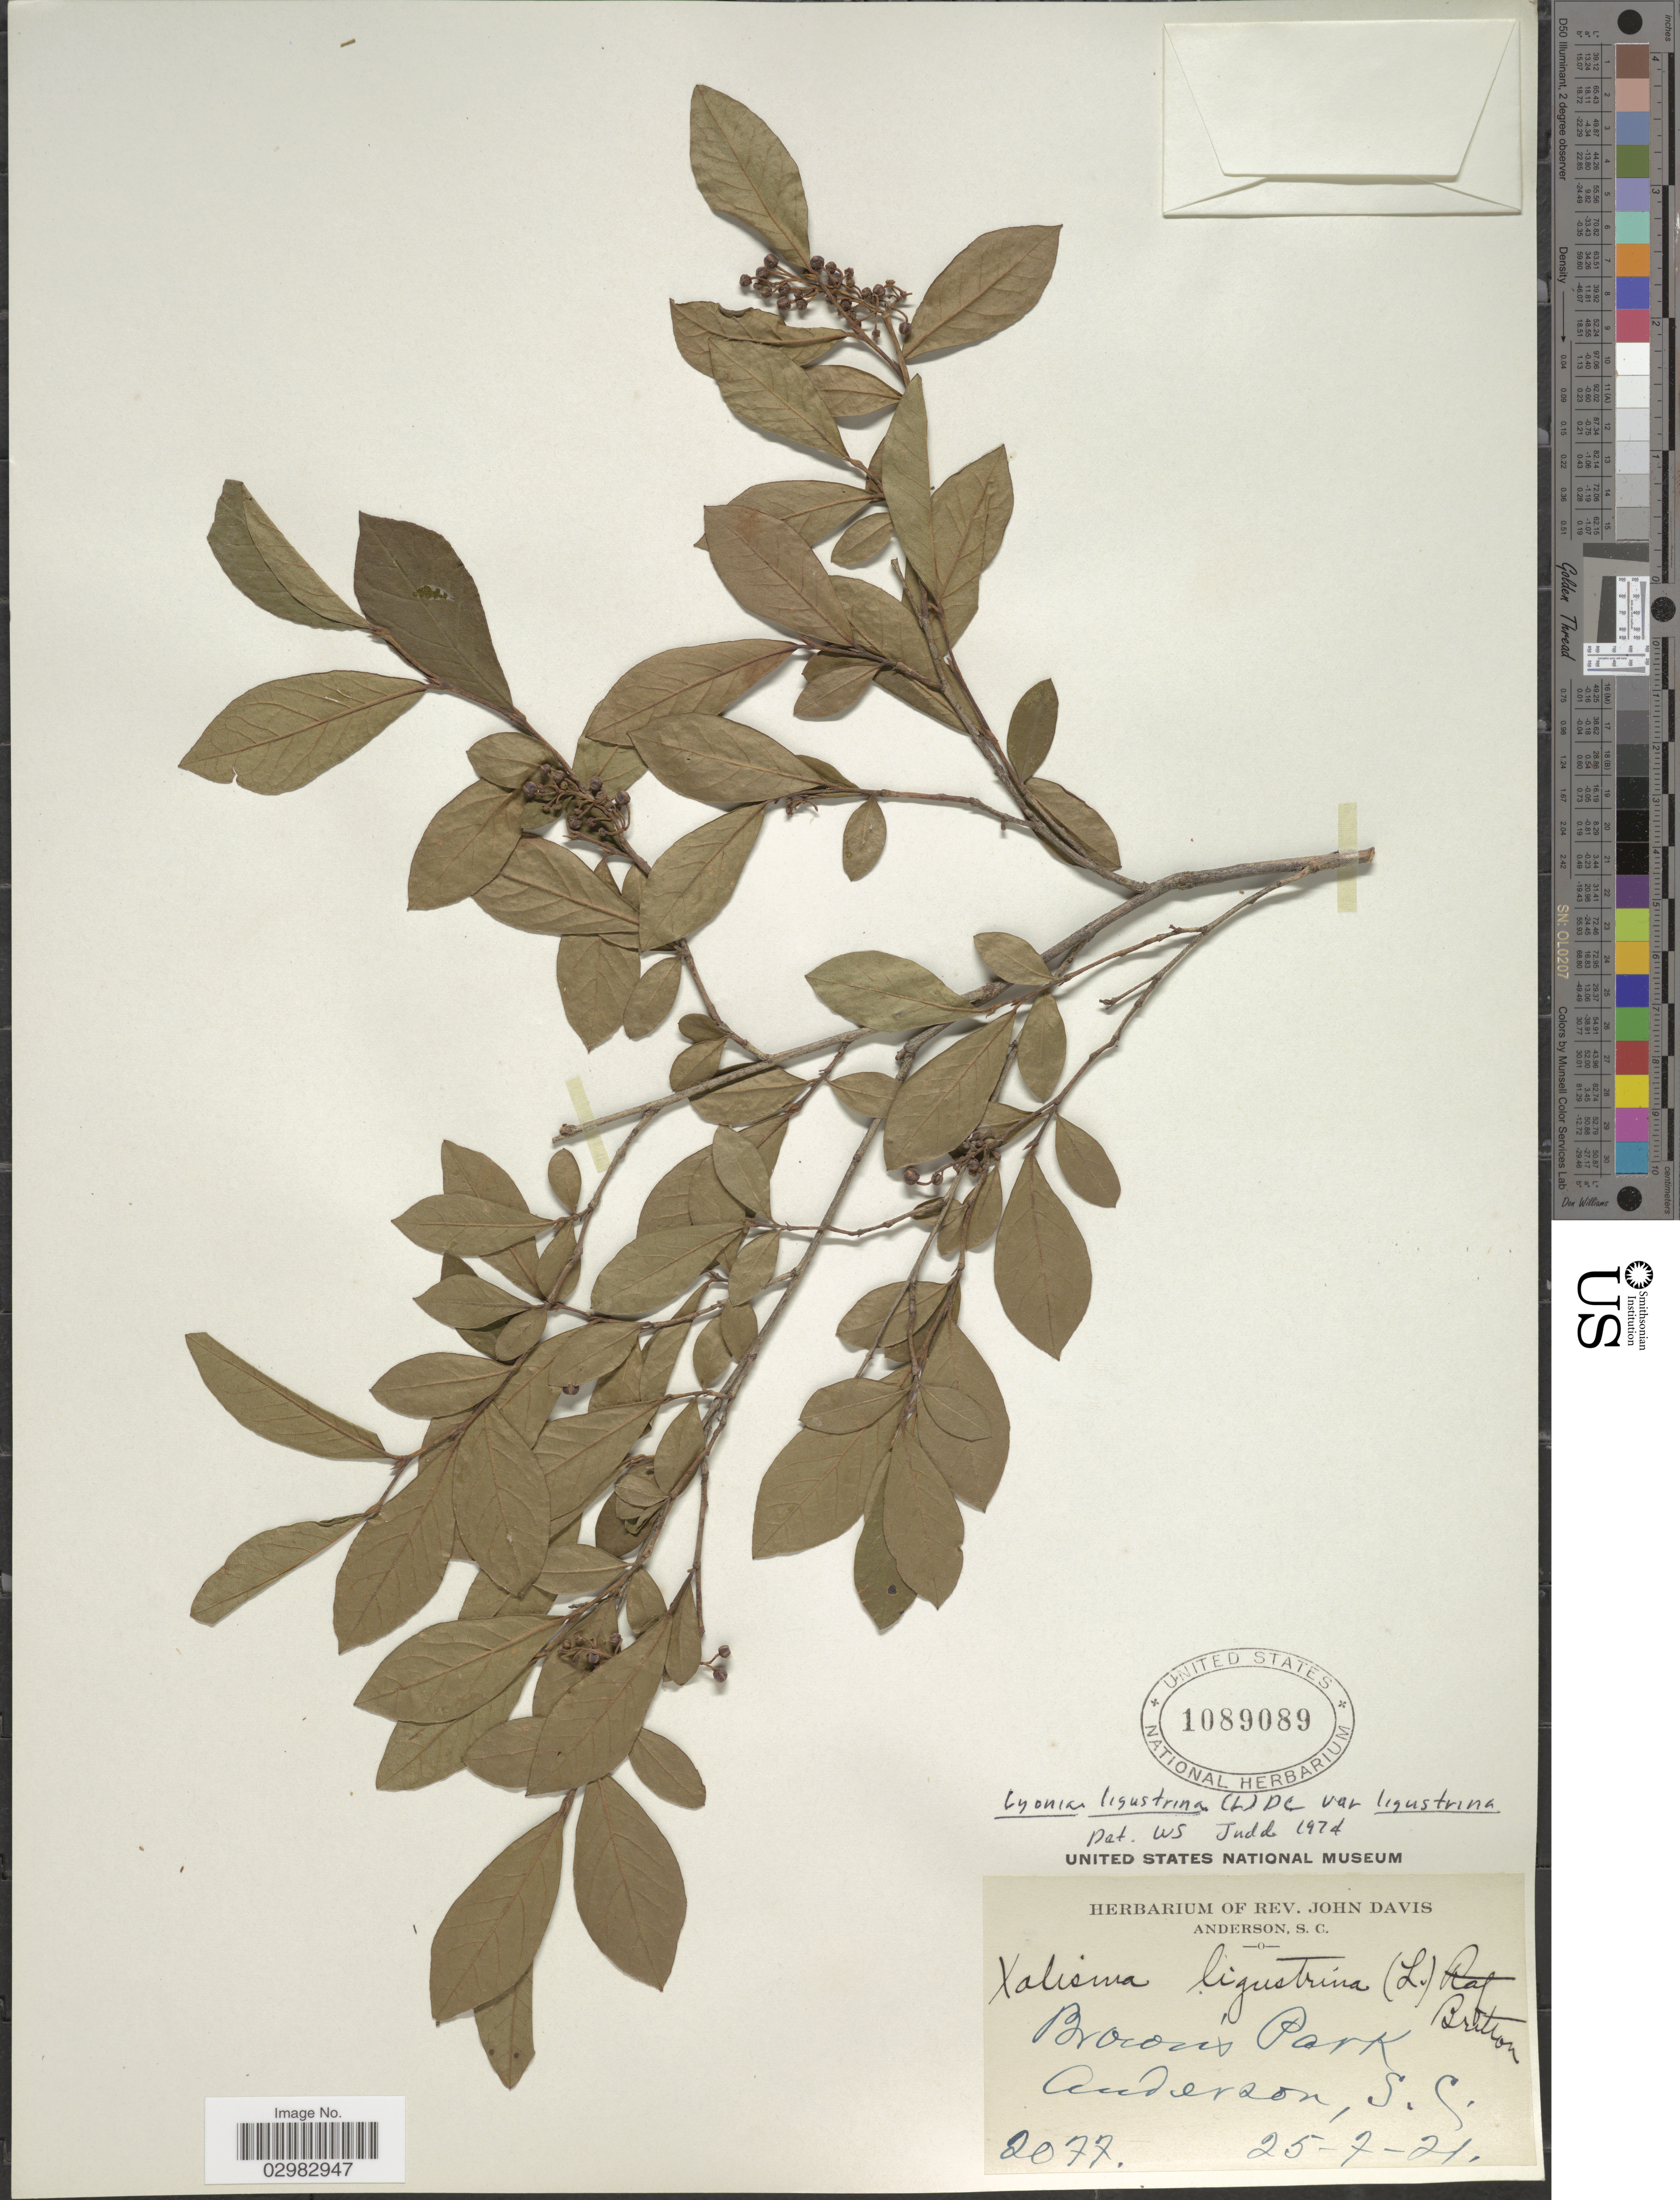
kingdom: Plantae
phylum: Tracheophyta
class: Magnoliopsida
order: Ericales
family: Ericaceae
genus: Lyonia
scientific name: Lyonia ligustrina var. ligustrina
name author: (L.) DC.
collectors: ex herb. Rev. John Davis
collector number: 2077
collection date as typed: Transcribed d/m/y: 25/7/21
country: United States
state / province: South Carolina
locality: Brown's Park, Anderson.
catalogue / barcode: US 1089089